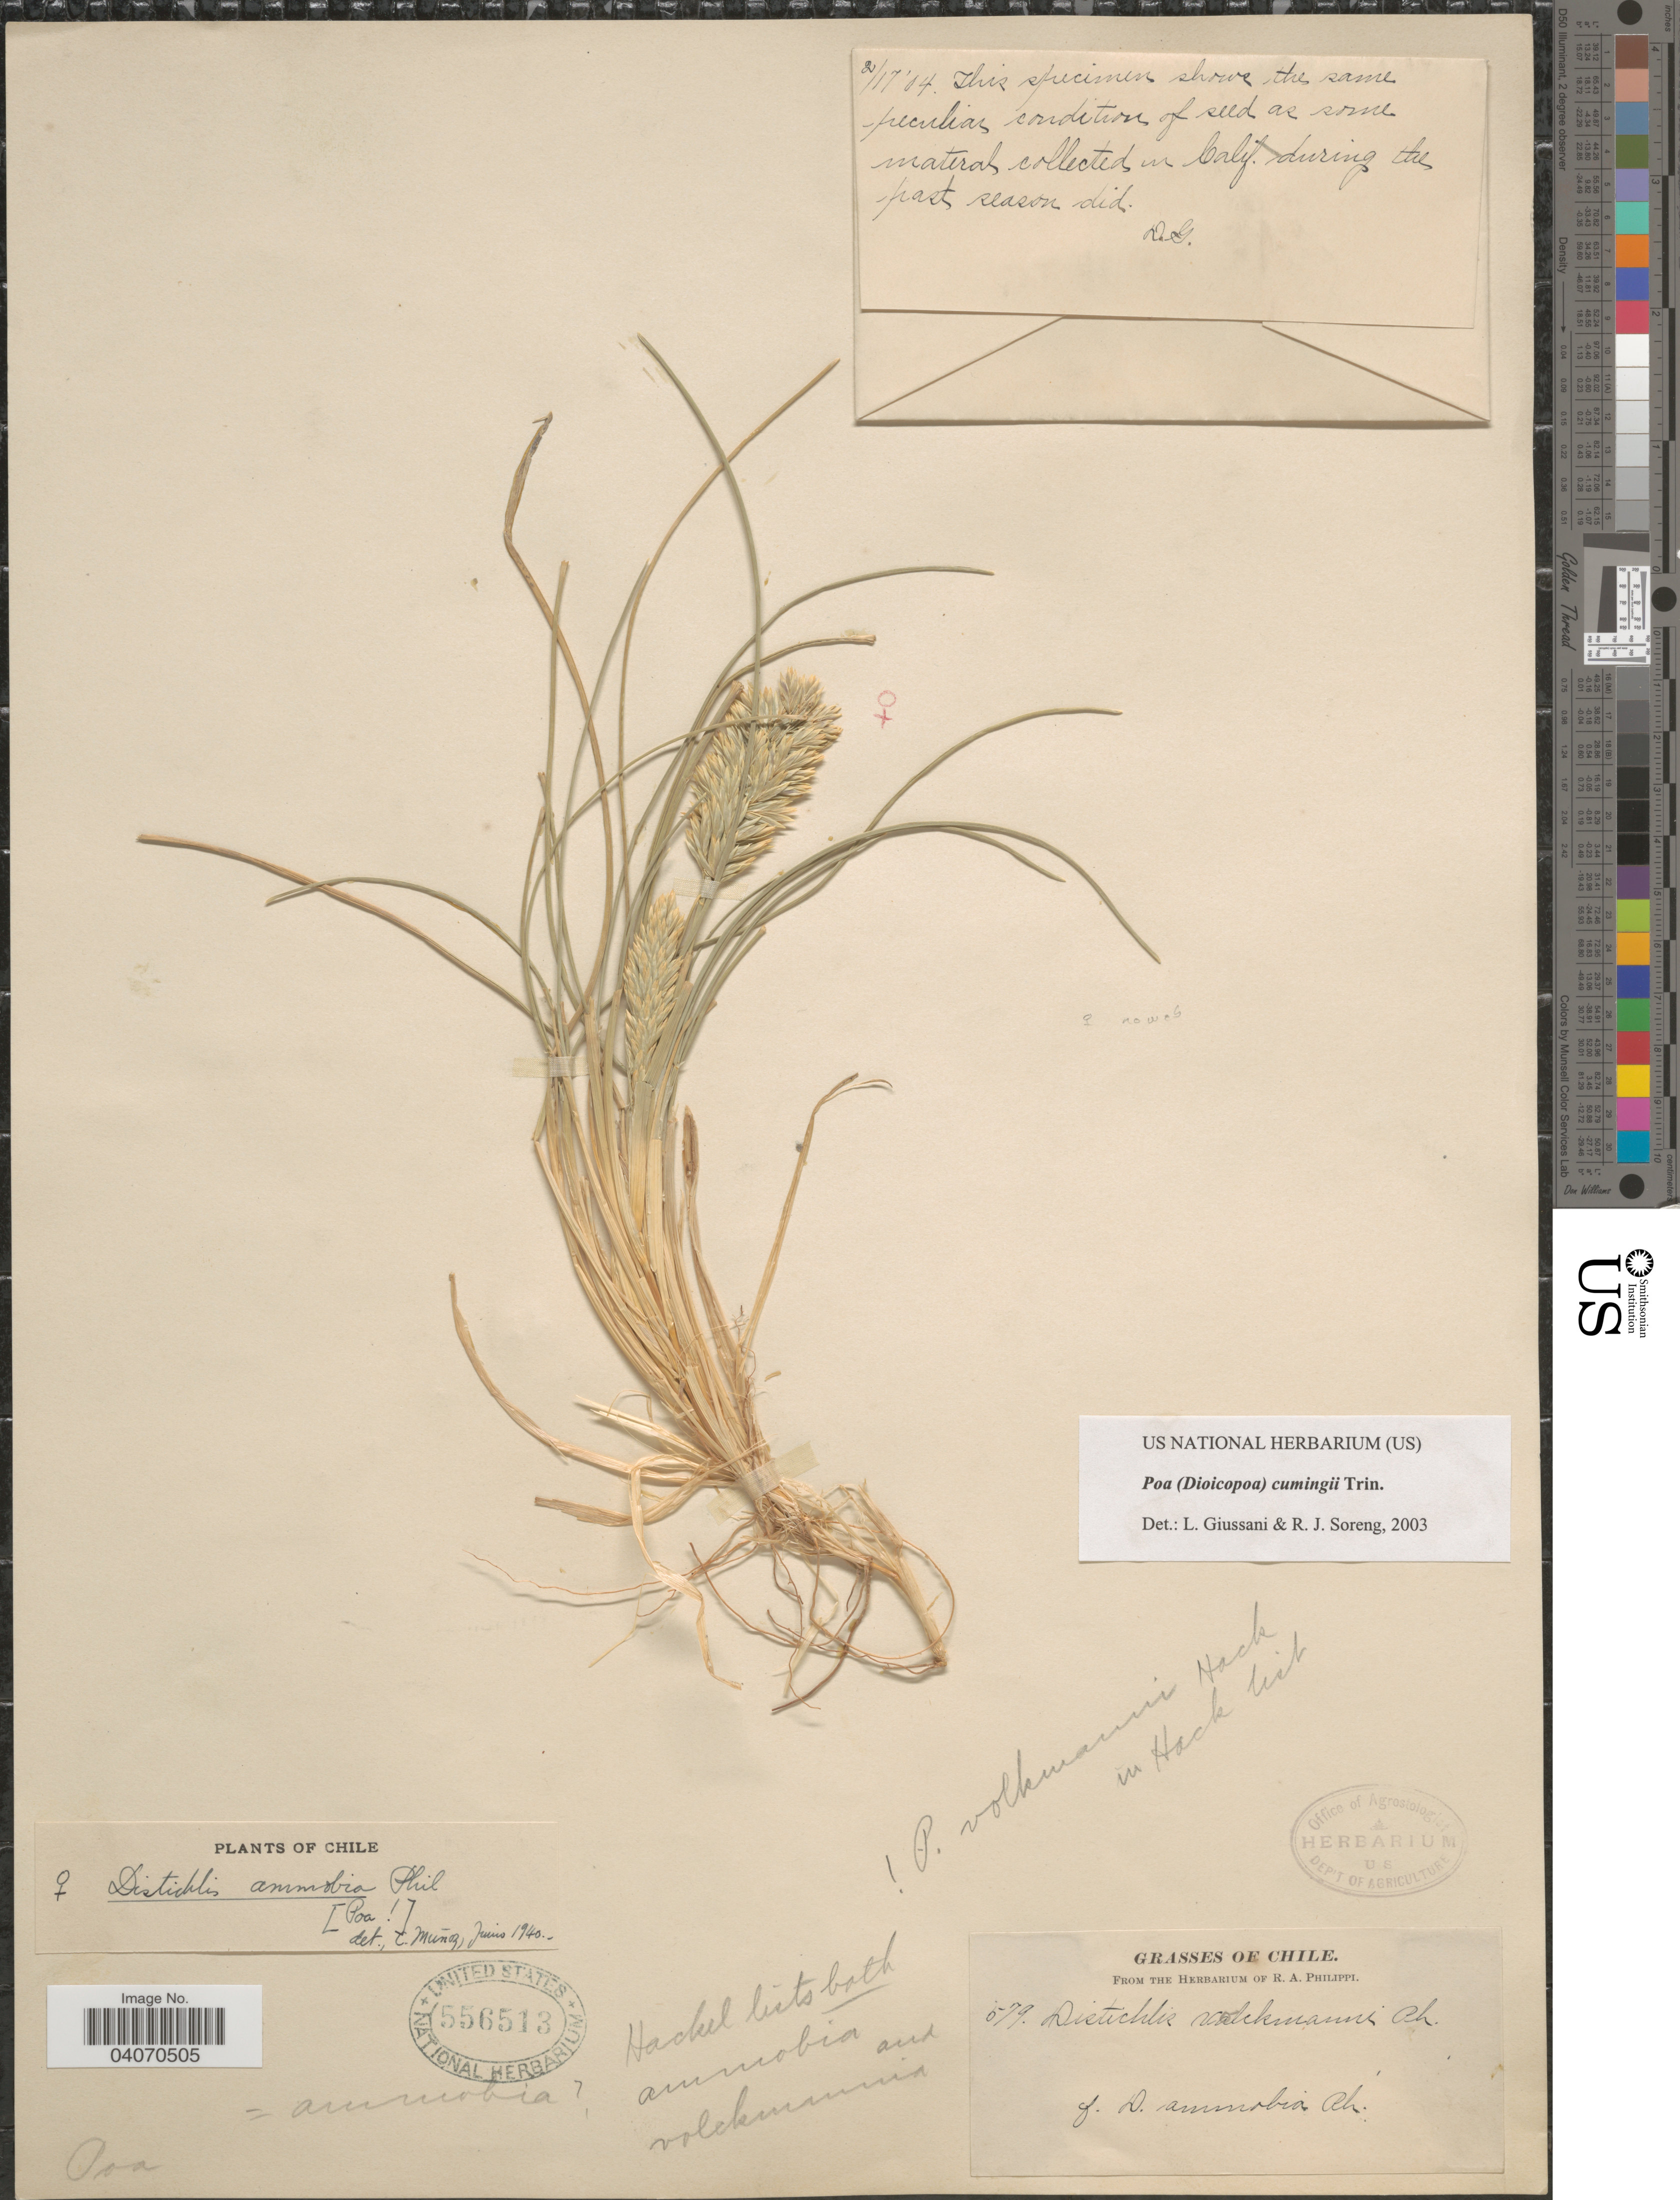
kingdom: Plantae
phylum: Tracheophyta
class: Liliopsida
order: Poales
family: Poaceae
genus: Poa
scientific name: Poa cumingii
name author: Trin.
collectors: ex. herb. R.A. Philippi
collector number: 579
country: Chile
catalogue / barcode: US 556513